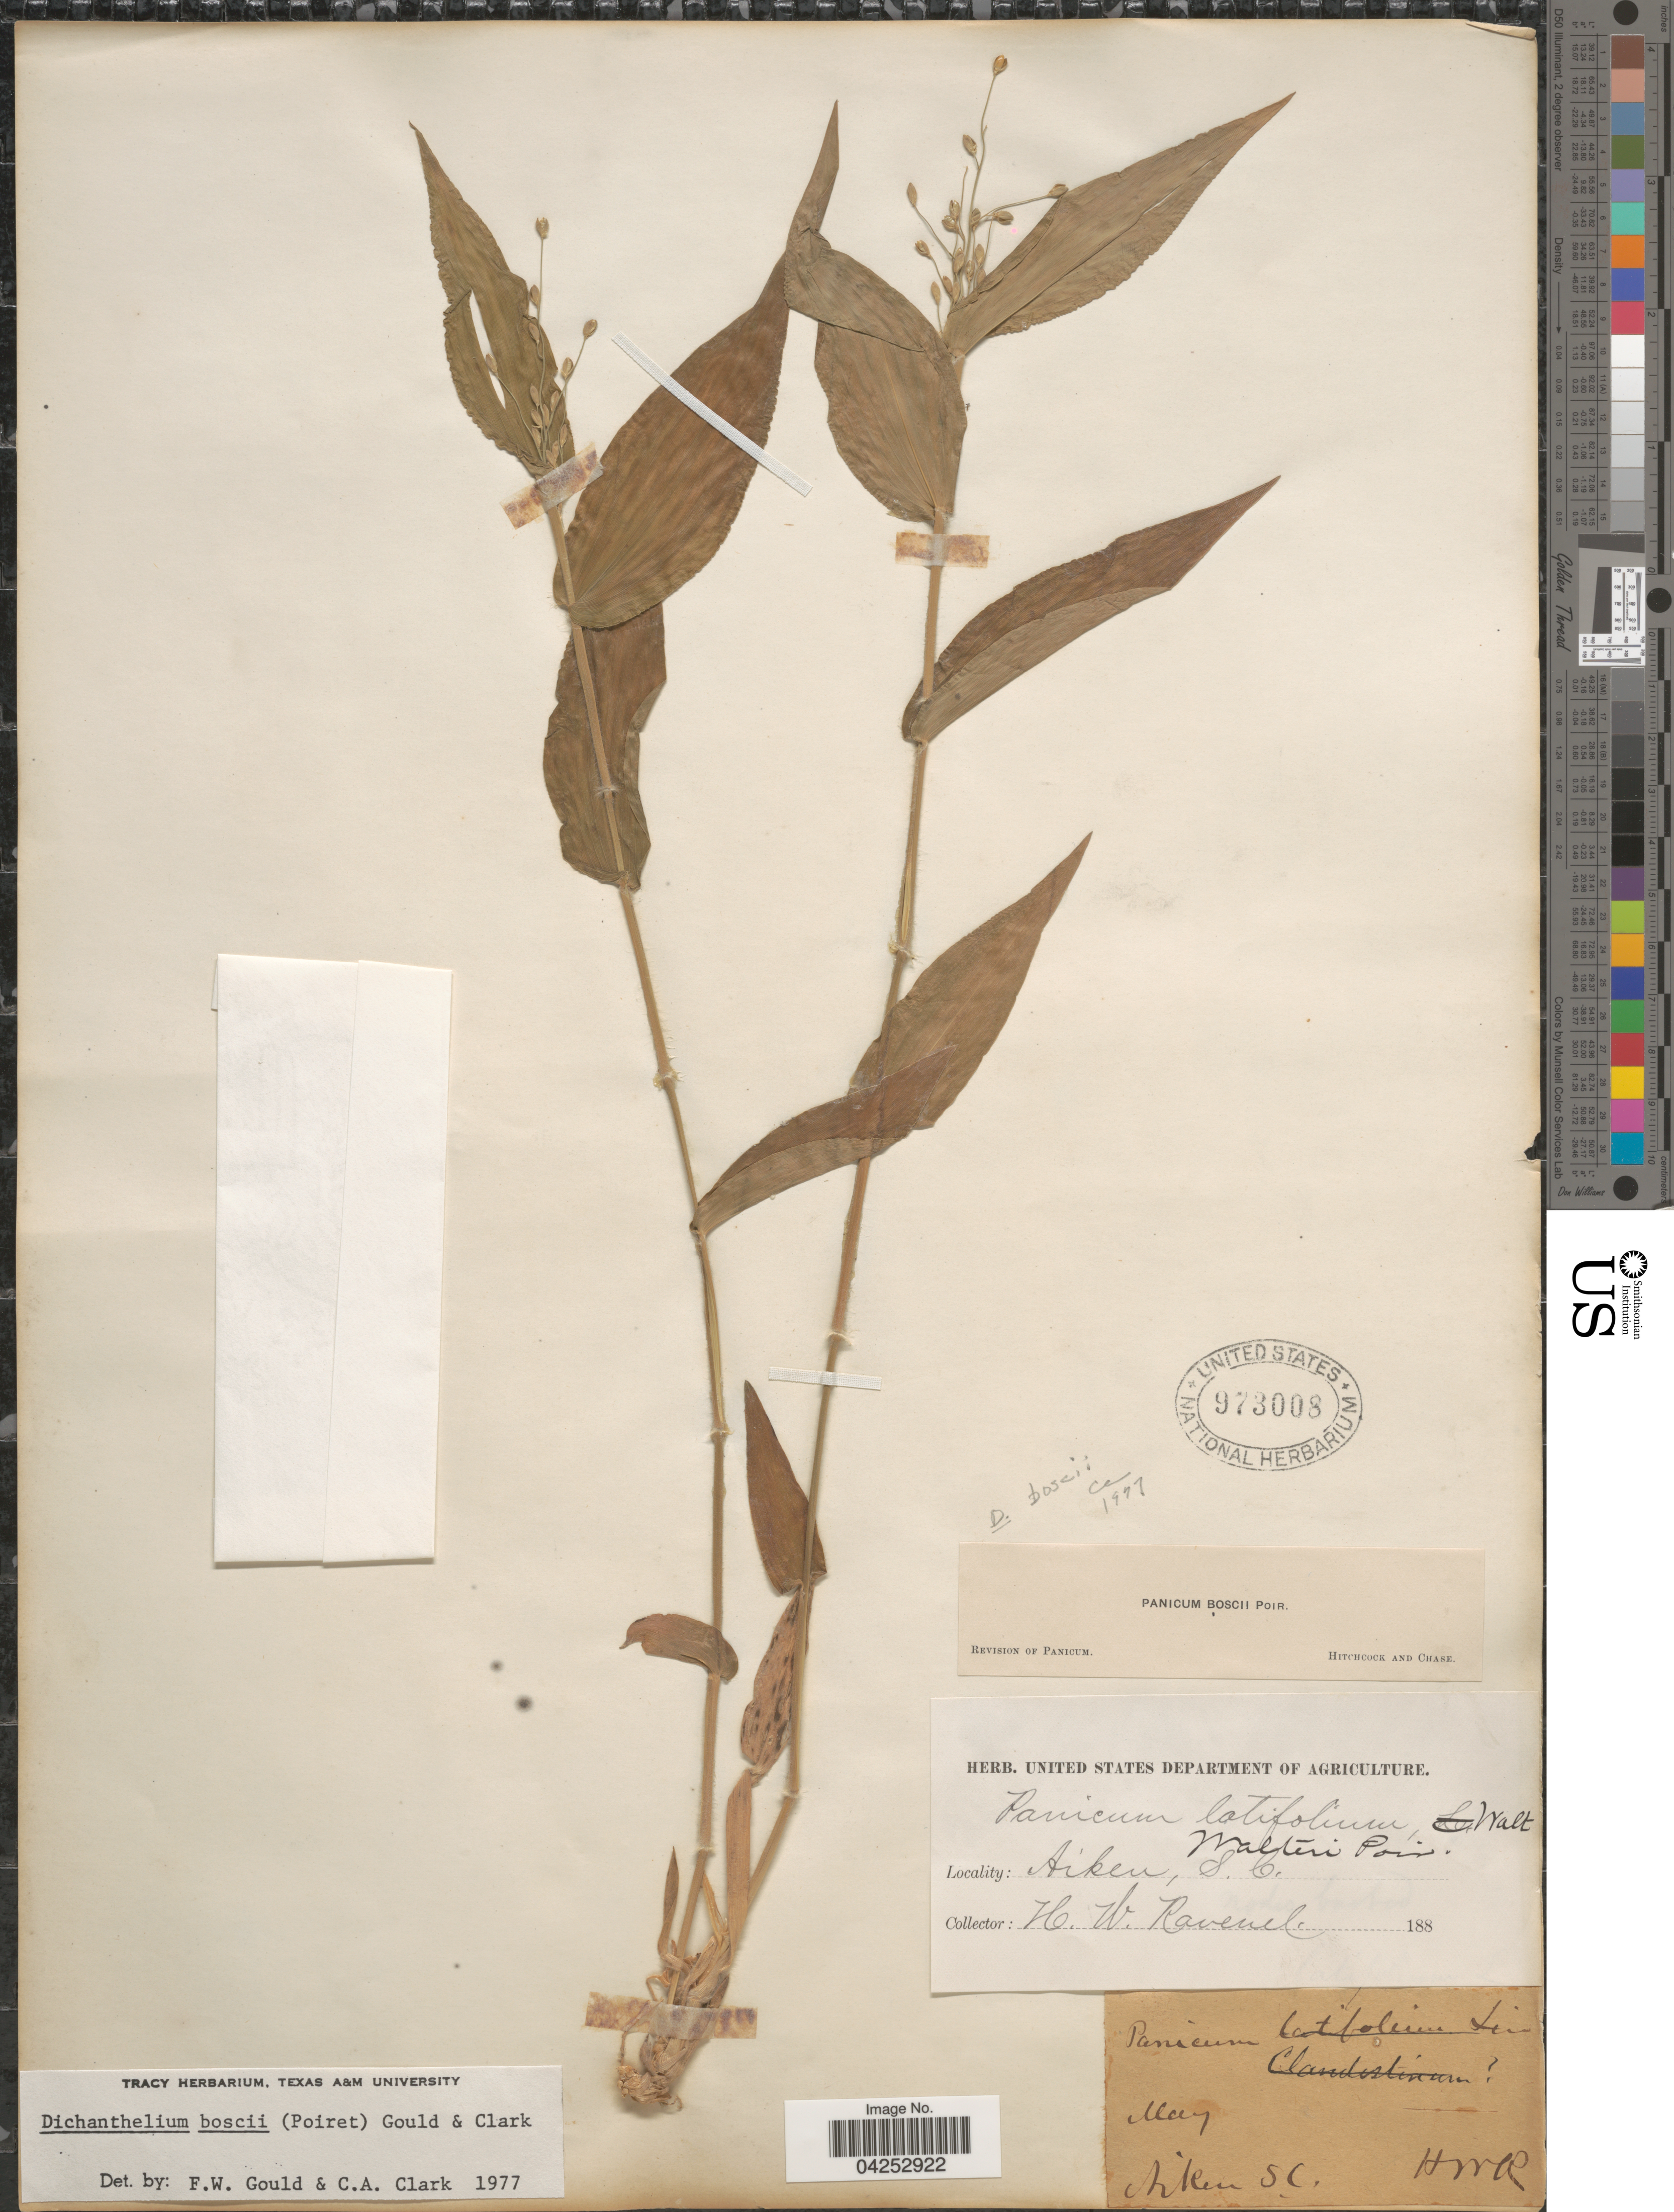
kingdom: Plantae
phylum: Tracheophyta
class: Liliopsida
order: Poales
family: Poaceae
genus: Dichanthelium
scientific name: Dichanthelium boscii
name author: (Poir.) Gould & C.A. Clark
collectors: H. Ravenel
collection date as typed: May 188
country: United States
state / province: South Carolina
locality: Aiken.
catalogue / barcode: US 973008